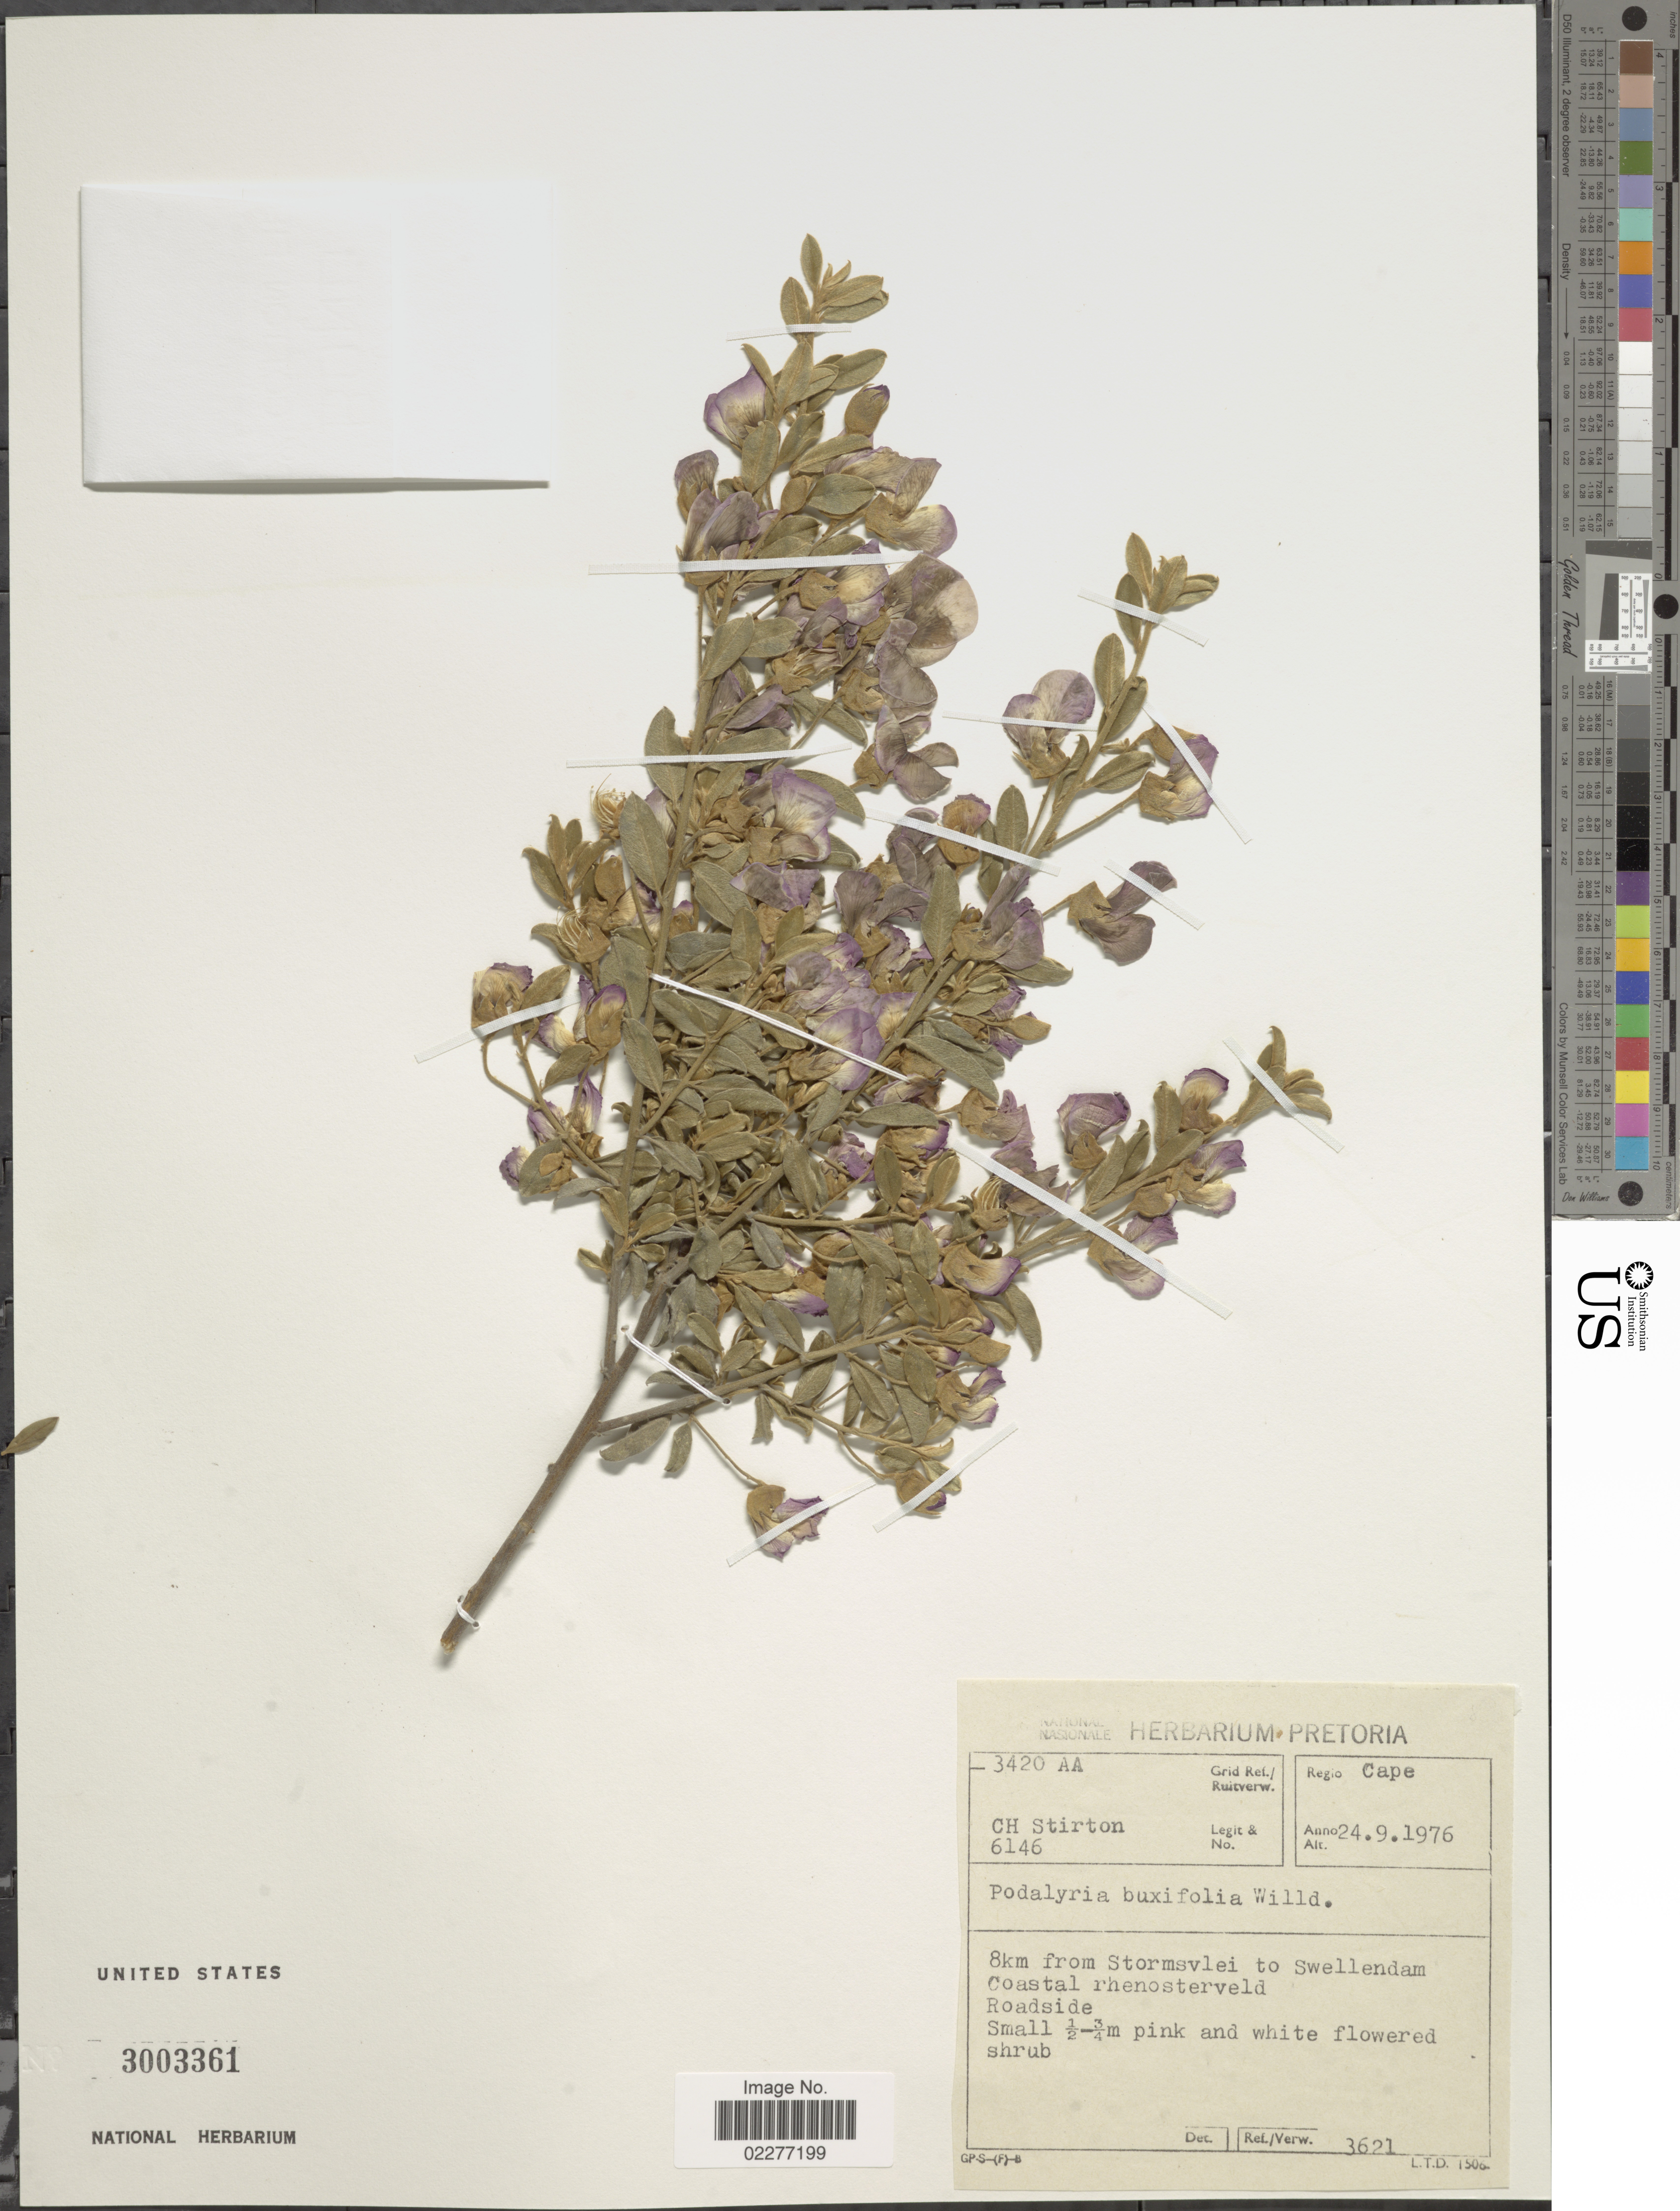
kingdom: Plantae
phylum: Tracheophyta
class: Magnoliopsida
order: Fabales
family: Fabaceae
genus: Podalyria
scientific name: Podalyria buxifolia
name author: Willd.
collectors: C. H. Stirton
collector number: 6146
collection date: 1976-09-24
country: South Africa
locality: Regio Cape, 8km from Stormsvlei to Swellendam. Coastal rhenosterveld Roadside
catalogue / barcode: US 3003361